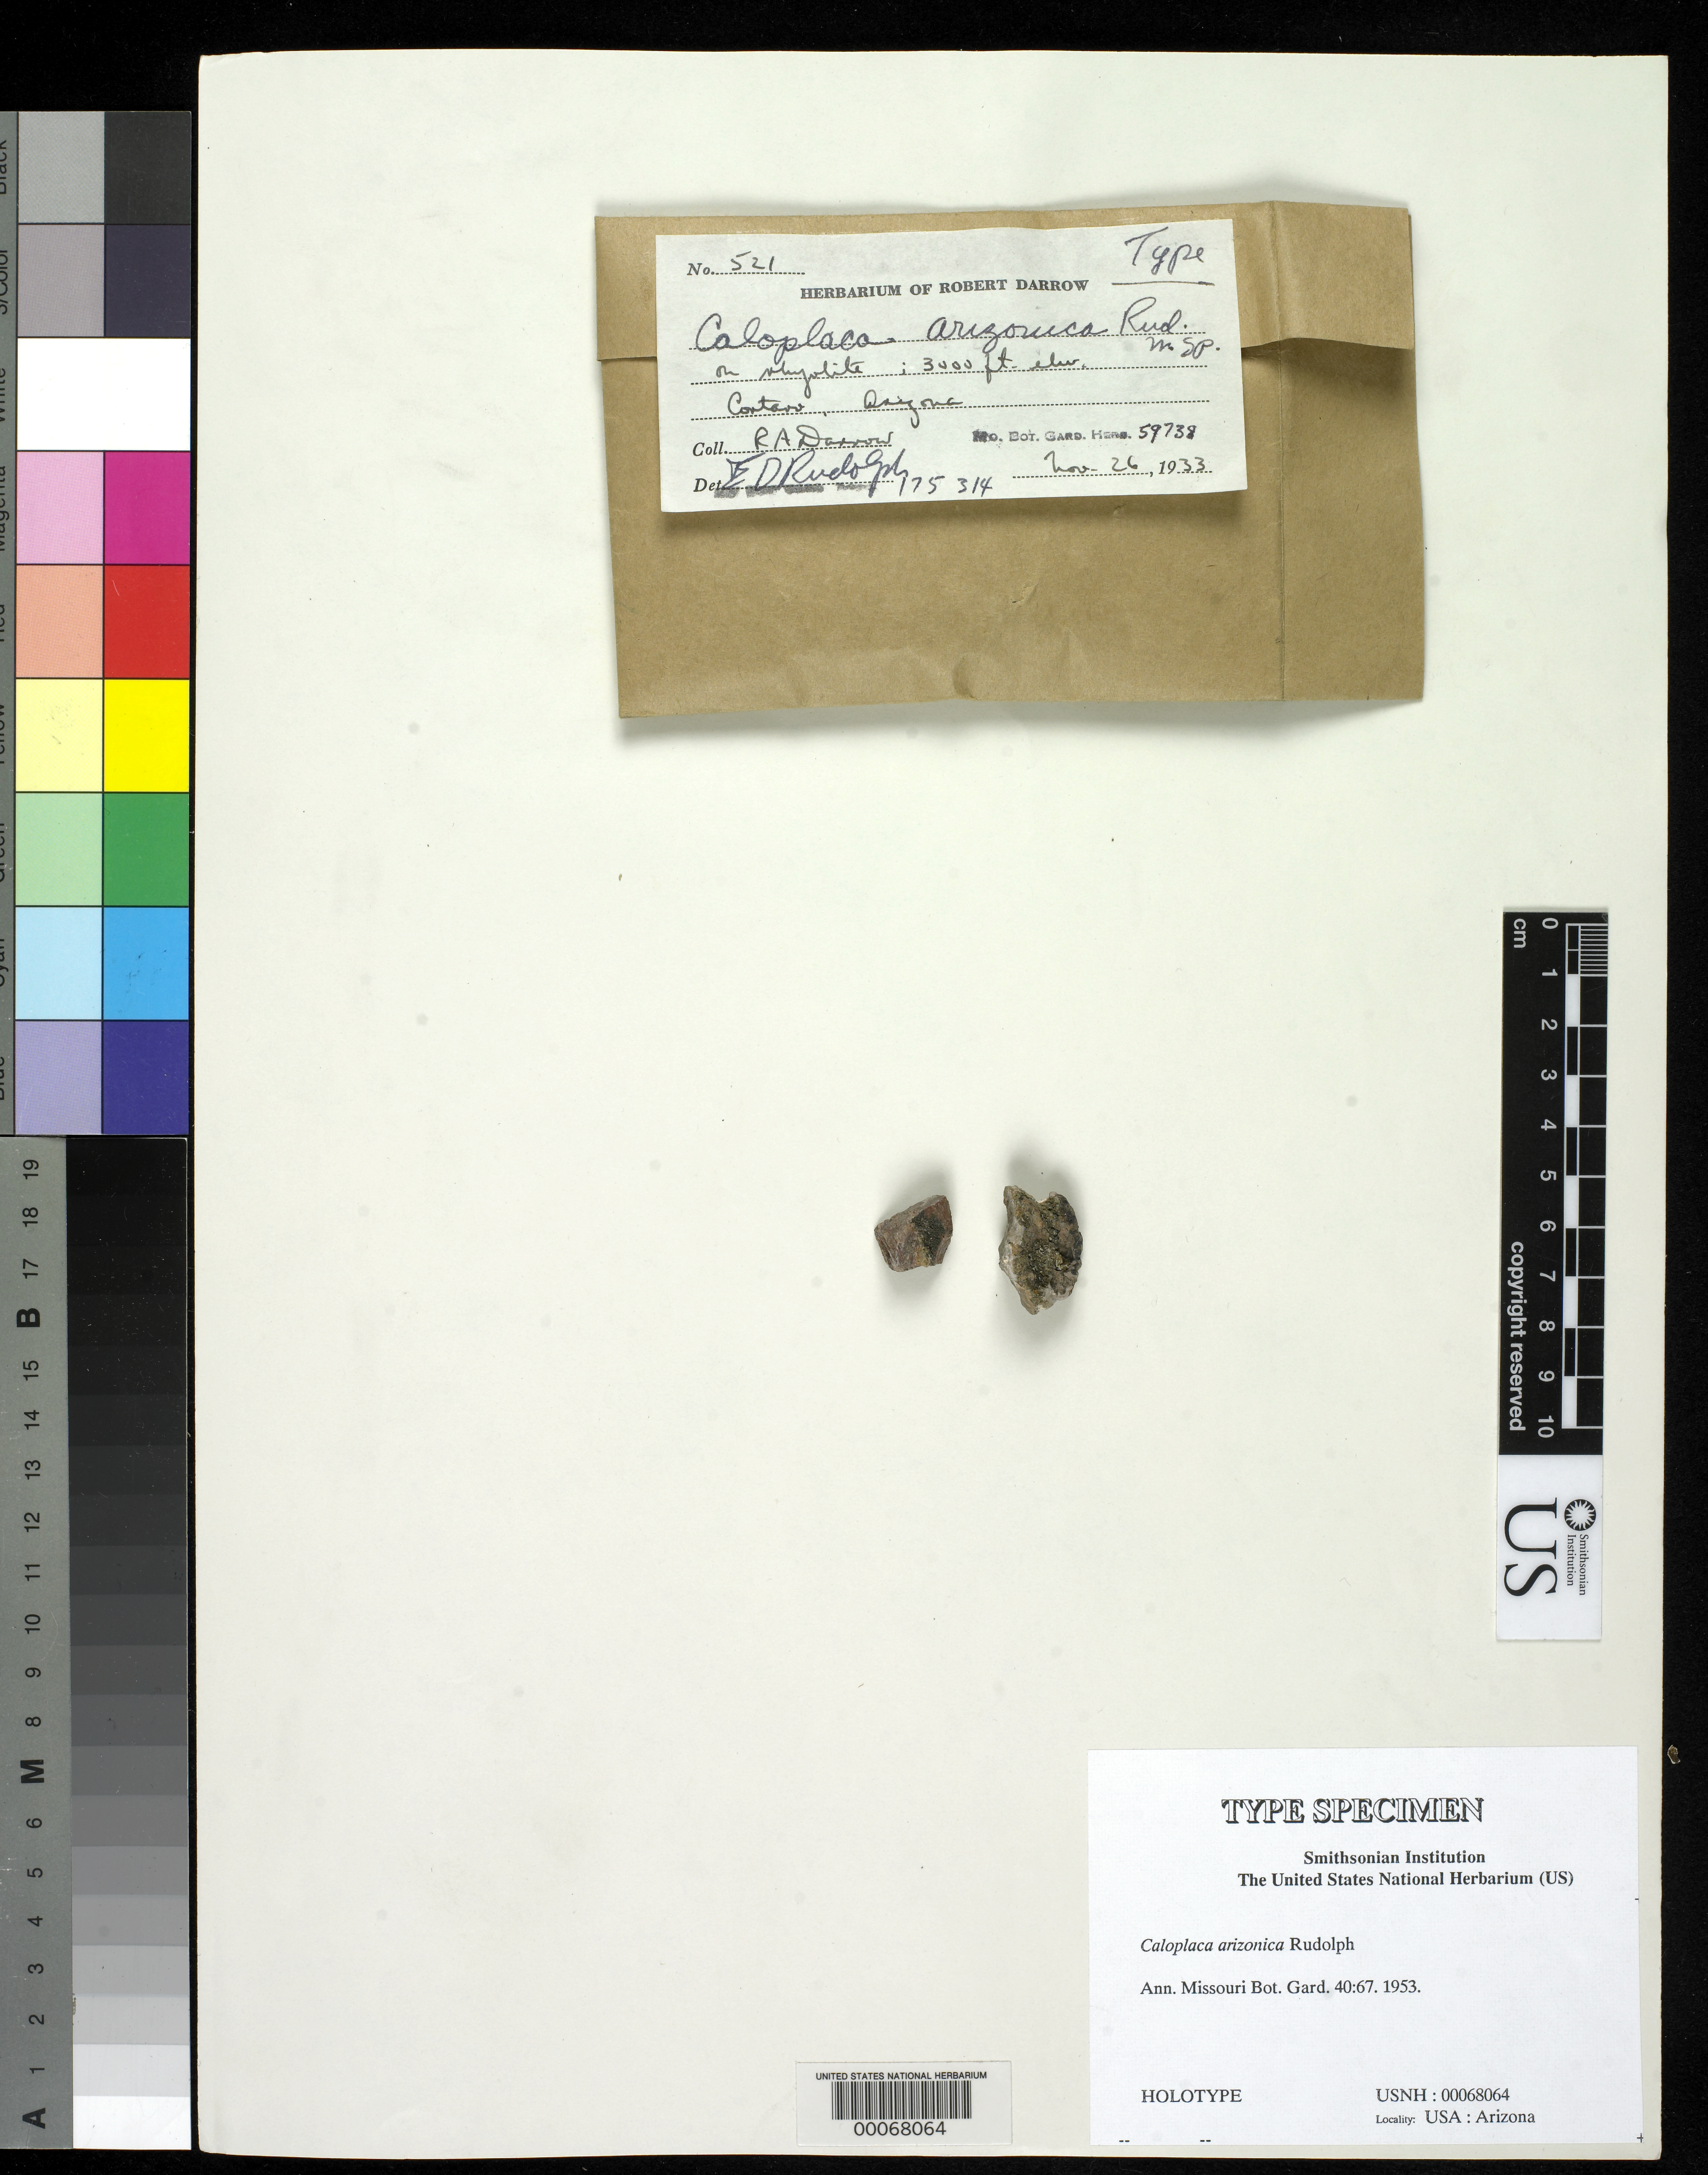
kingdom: Fungi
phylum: Ascomycota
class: Lecanoromycetes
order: Teloschistales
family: Teloschistaceae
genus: Caloplaca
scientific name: Caloplaca arizonica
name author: E.D.Rudolph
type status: Holotype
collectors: R. A. Darrow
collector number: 521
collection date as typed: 26 Nov 1933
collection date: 1933-11-26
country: United States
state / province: Arizona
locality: Cortaro.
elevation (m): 914